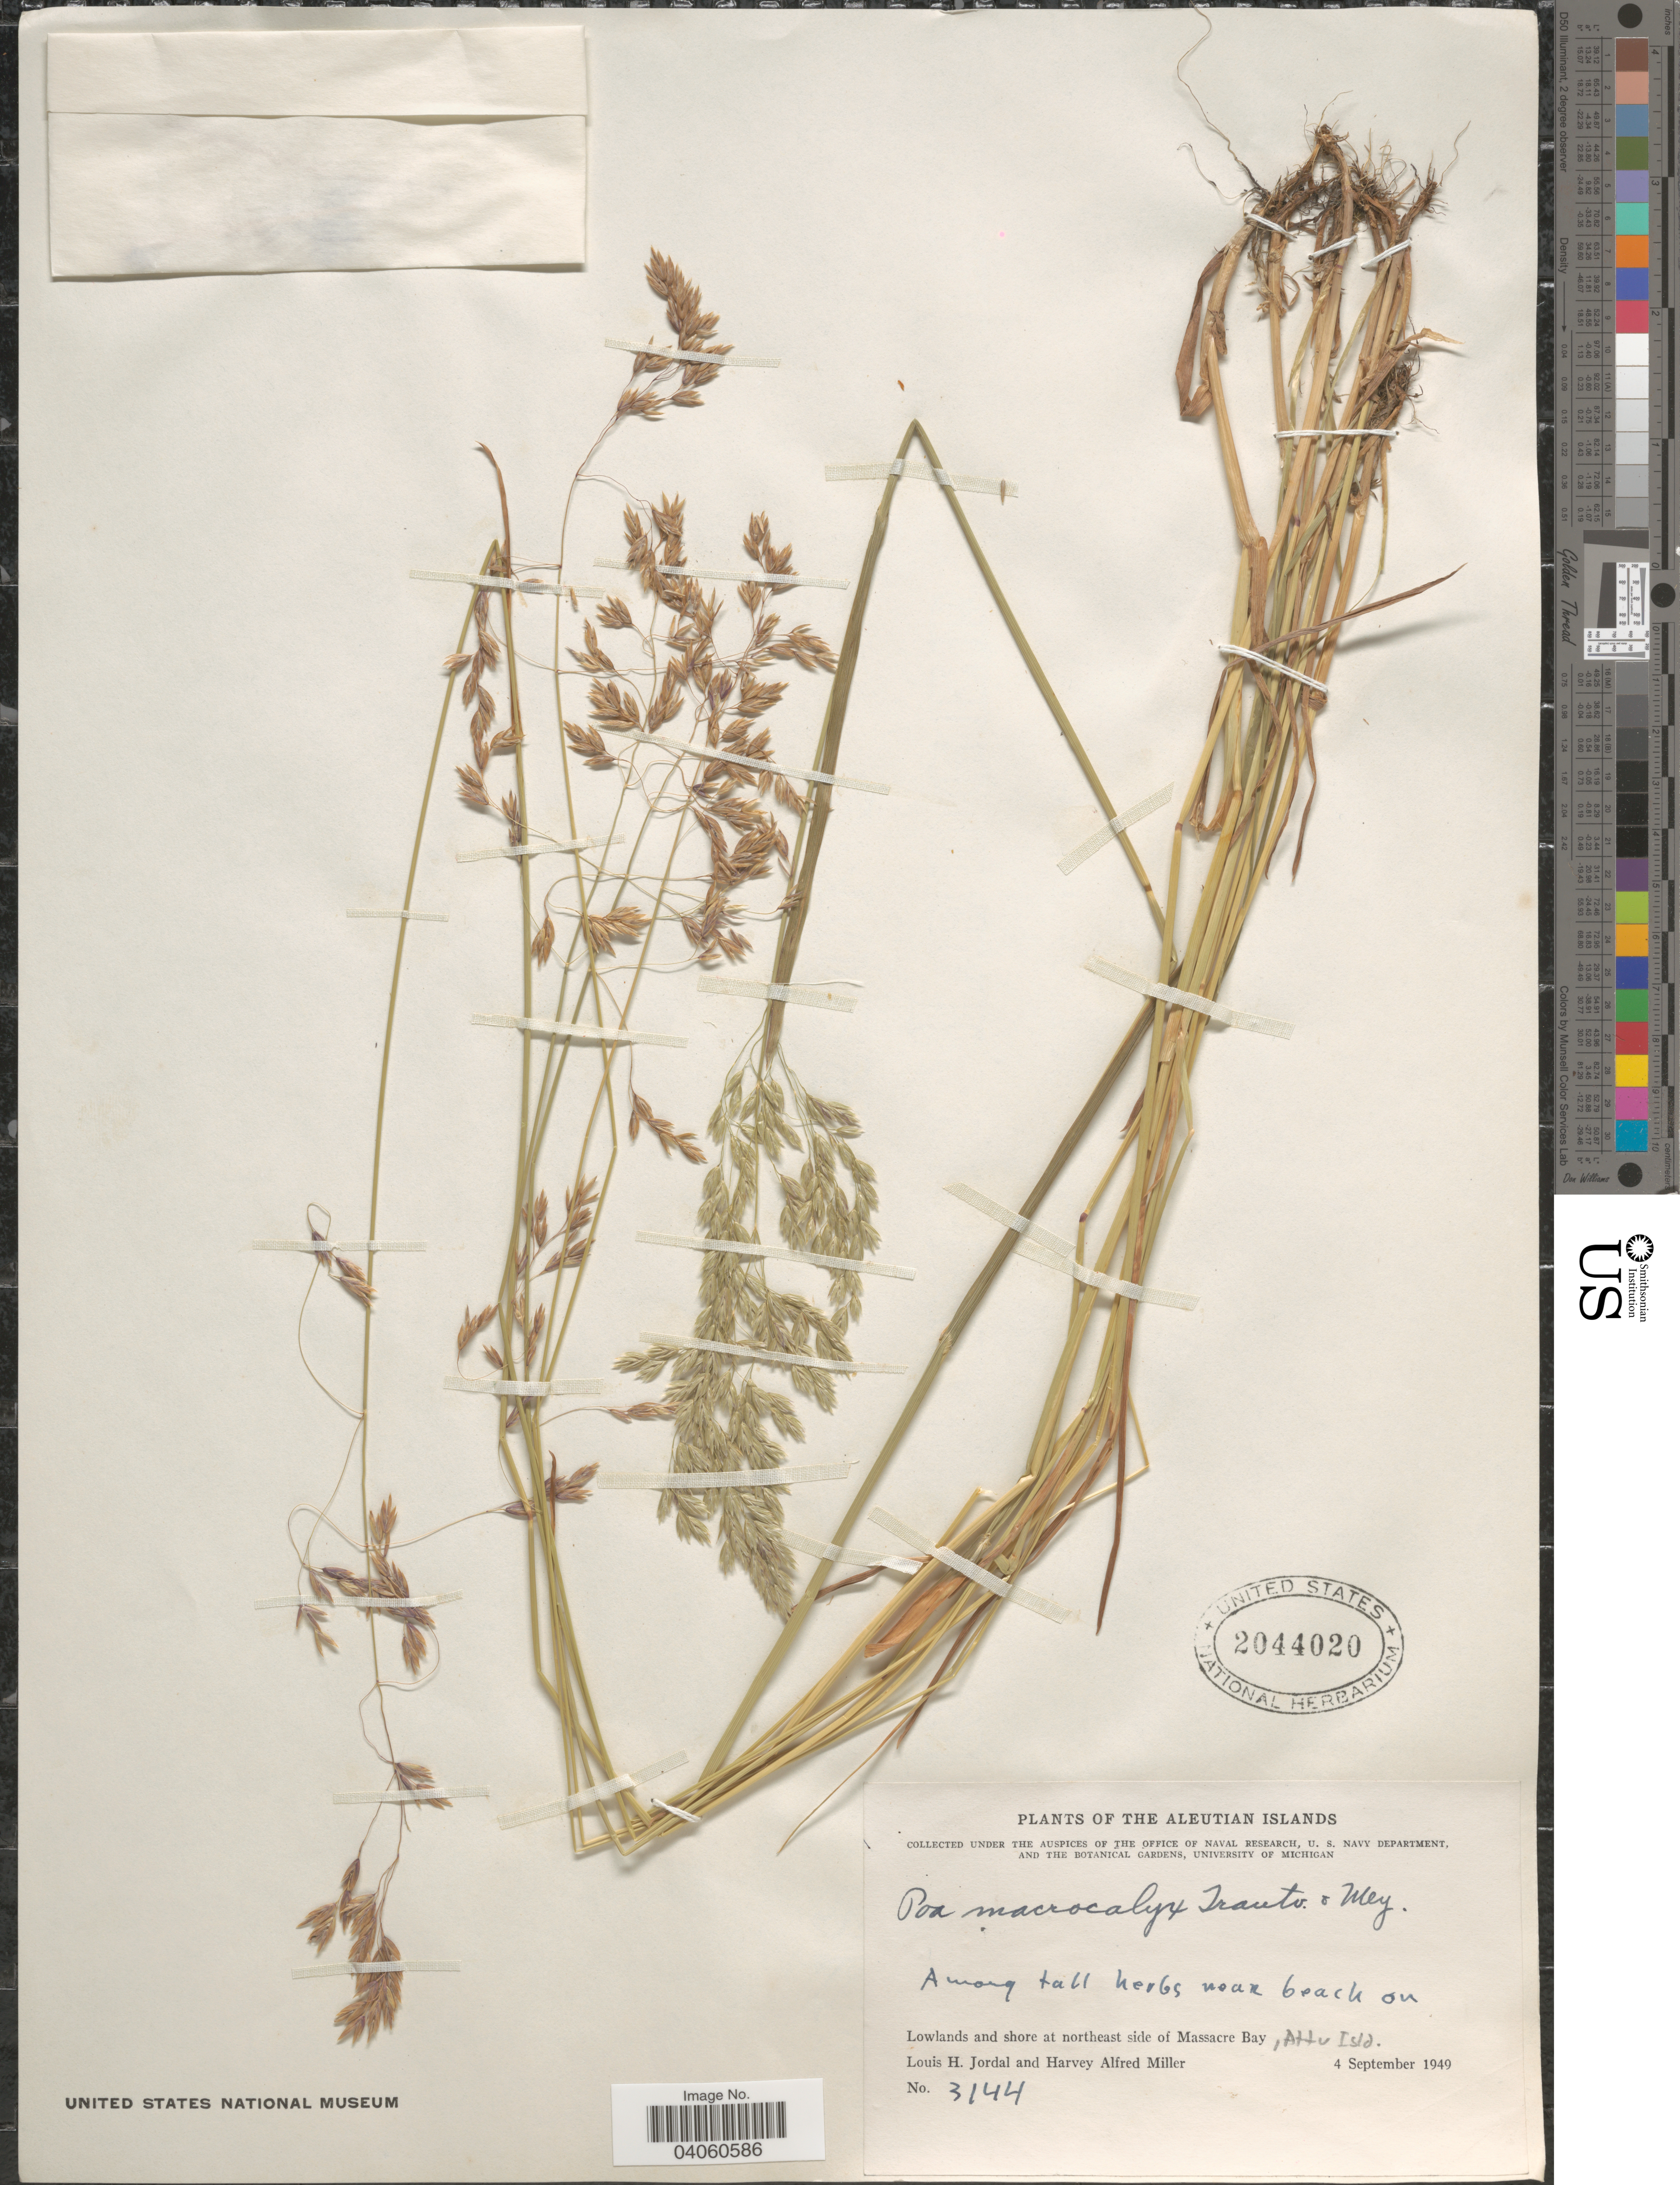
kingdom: Plantae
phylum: Tracheophyta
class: Liliopsida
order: Poales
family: Poaceae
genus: Poa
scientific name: Poa macrocalyx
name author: Trautv. & C.A. Mey.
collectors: L. Jordal & H. A. Miller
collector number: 3144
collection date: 1949-09-04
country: United States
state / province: Alaska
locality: The Aleutian Islands. Among tall herbs near beach on lowlands and shore of Massacre Bay, Attu Isld.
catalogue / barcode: US 2044020